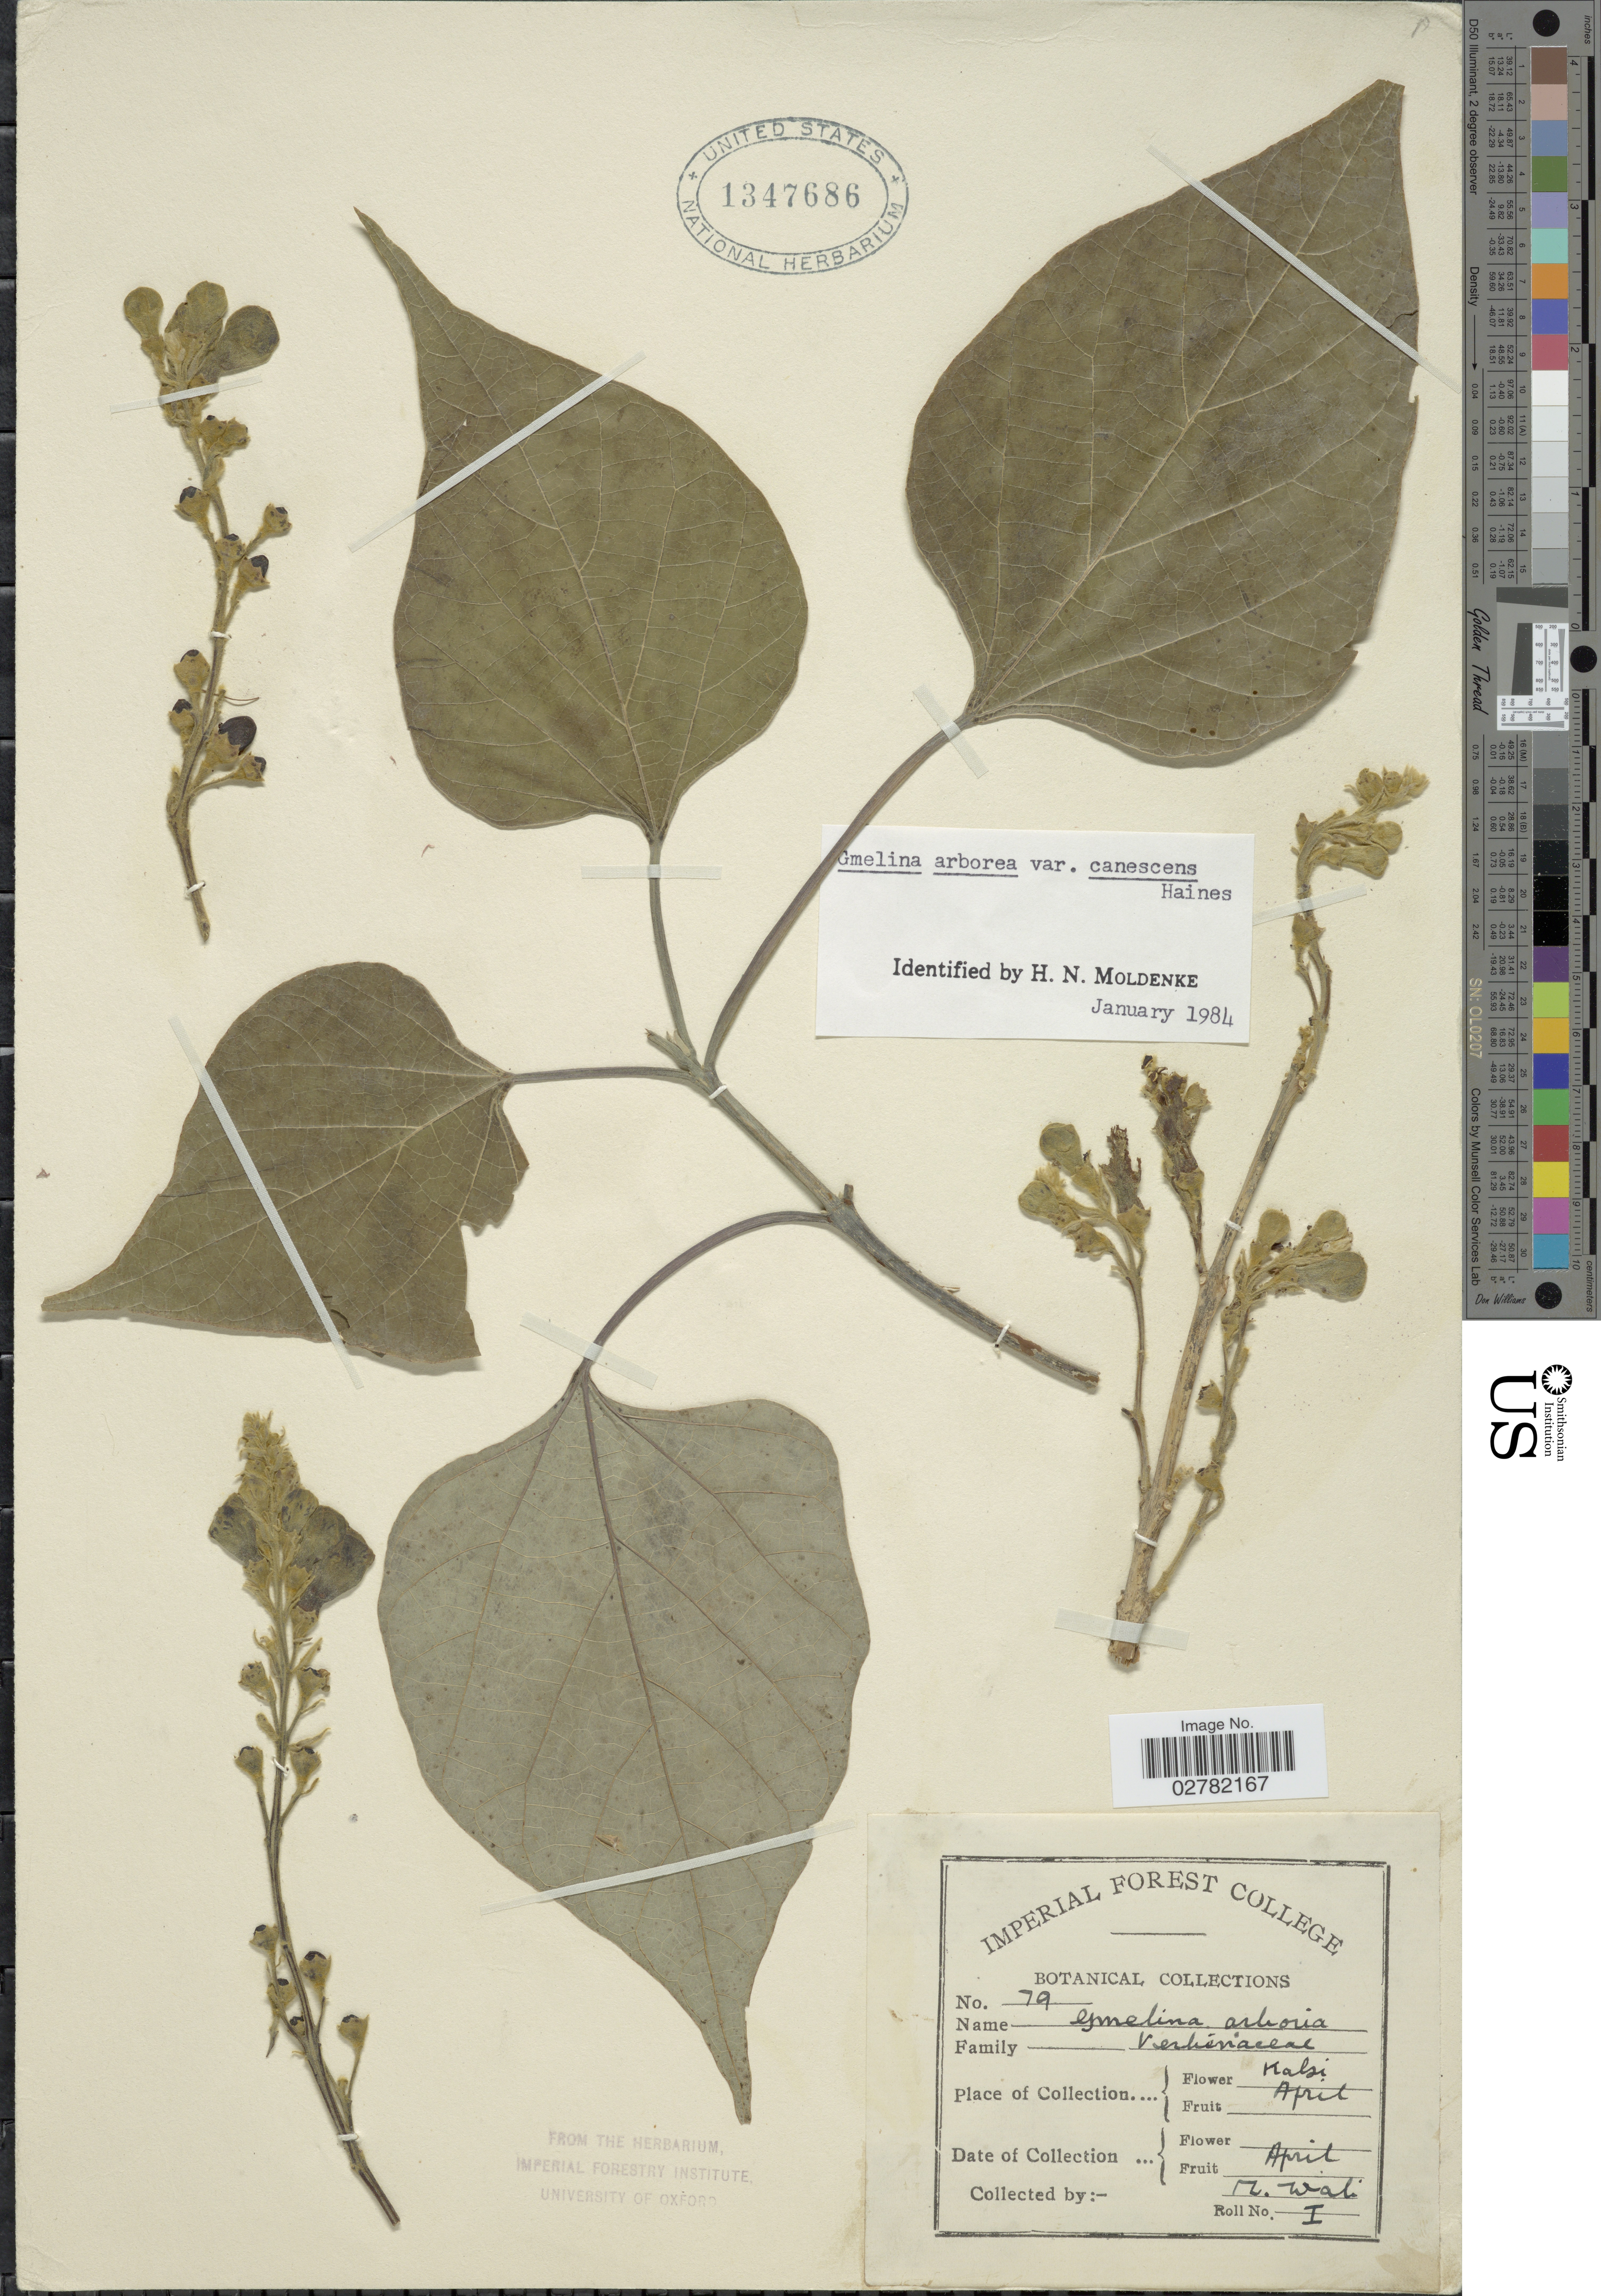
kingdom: Plantae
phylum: Tracheophyta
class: Magnoliopsida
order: Lamiales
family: Lamiaceae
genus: Gmelina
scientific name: Gmelina arborea var. canescens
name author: Haines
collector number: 79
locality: Kalsi.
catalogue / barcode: US 1347686